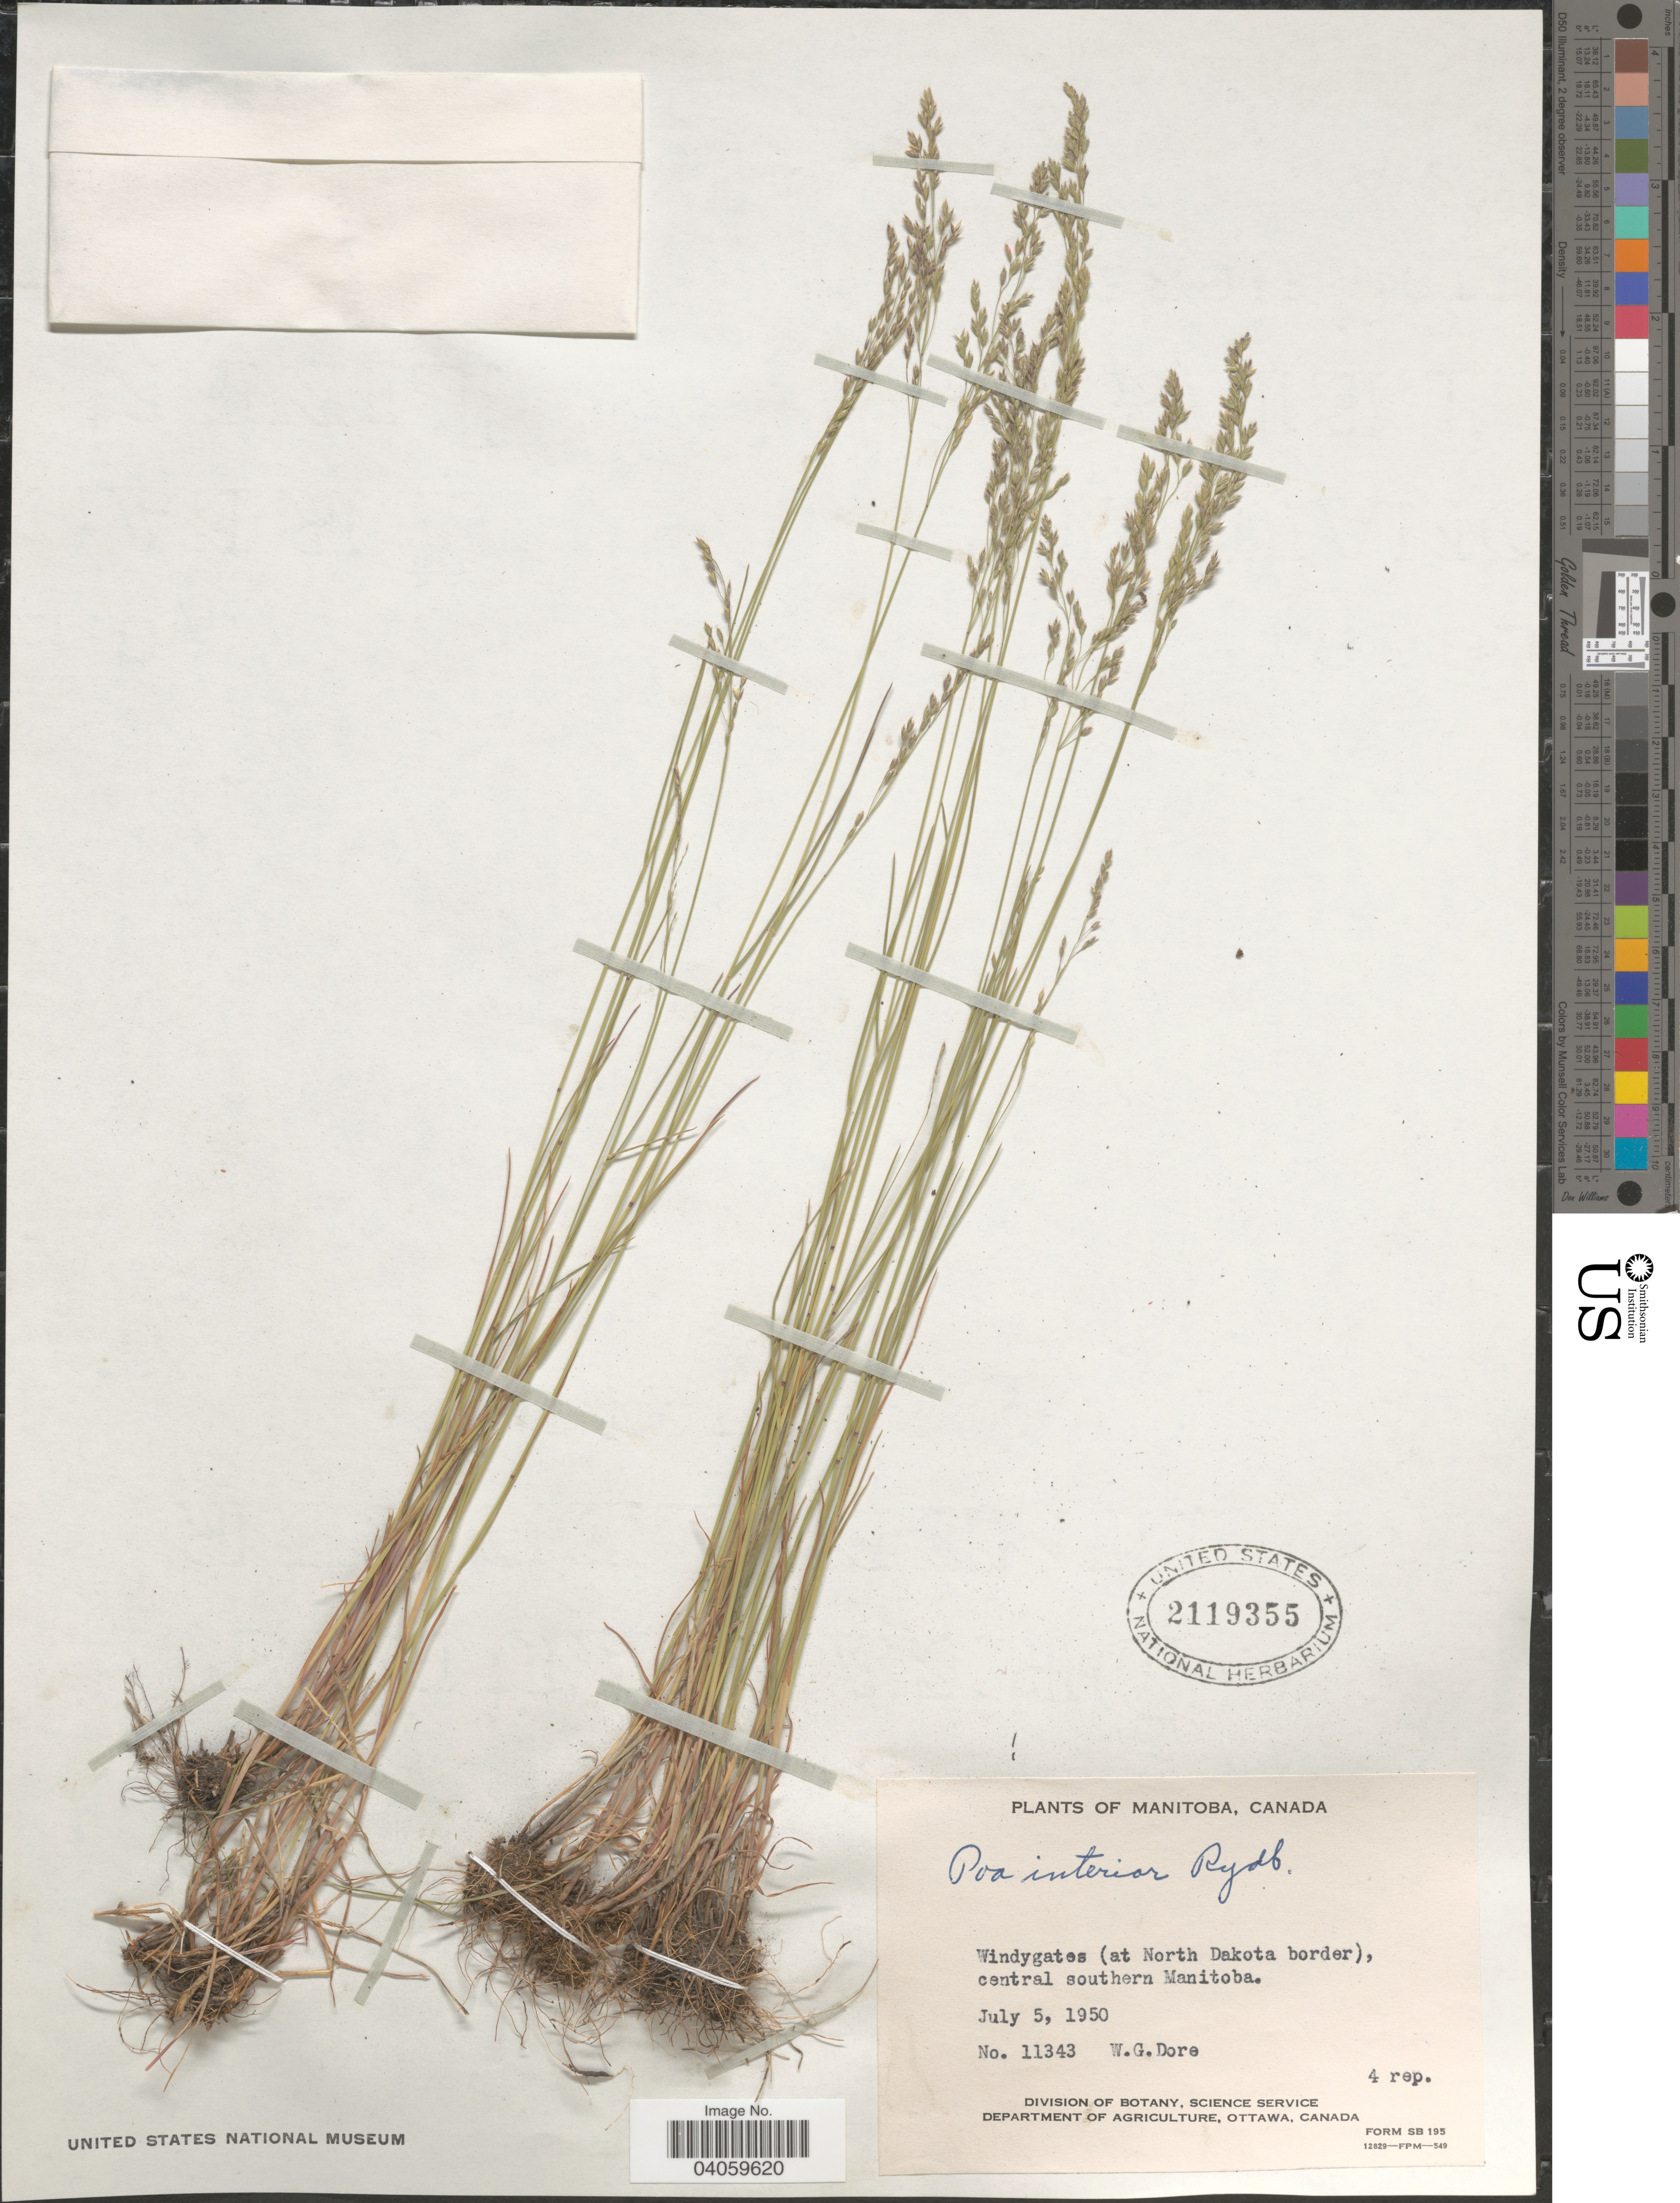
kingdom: Plantae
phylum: Tracheophyta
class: Liliopsida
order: Poales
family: Poaceae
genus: Poa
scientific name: Poa interior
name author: Rydb.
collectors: W. Dore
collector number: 11343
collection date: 1950-07-05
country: Canada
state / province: Manitoba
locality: Windygates (at North Dakota border), central southern Manitoba.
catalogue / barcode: US 2119355